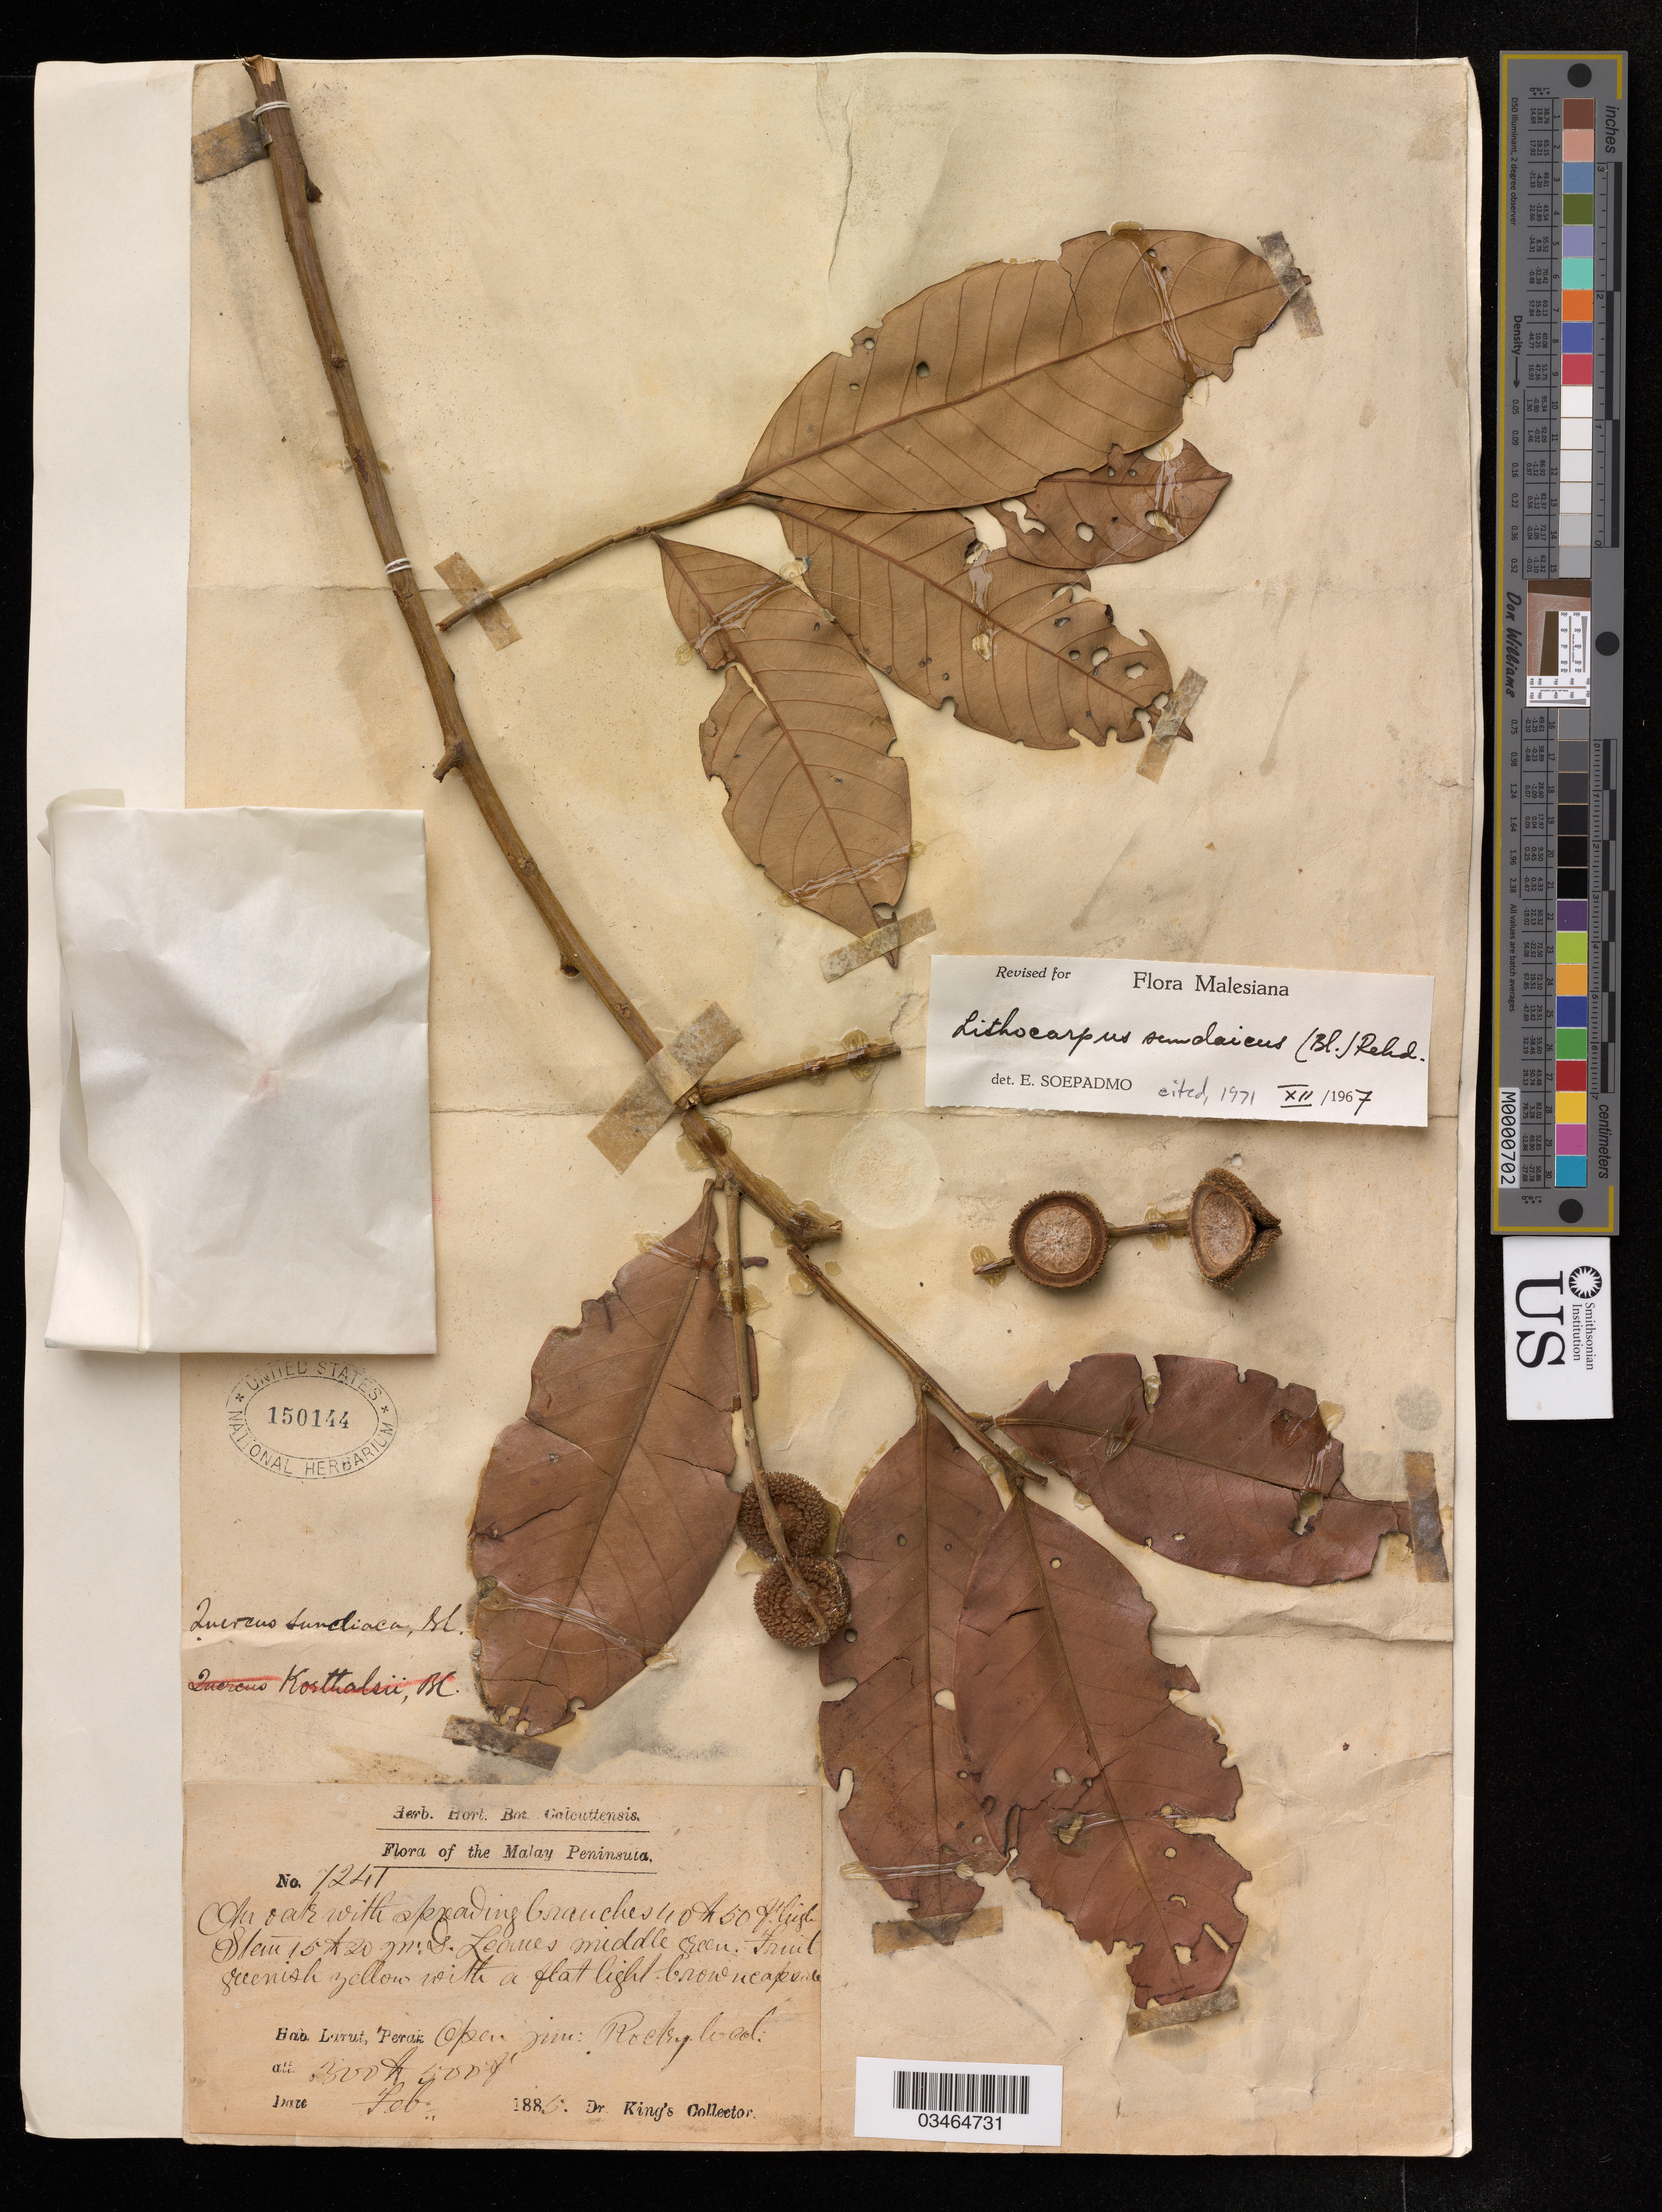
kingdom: Plantae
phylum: Tracheophyta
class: Magnoliopsida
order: Fagales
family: Fagaceae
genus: Lithocarpus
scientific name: Lithocarpus sundaicus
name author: (Blume) Rehder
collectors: King, --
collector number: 7241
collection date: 1885-02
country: Malaysia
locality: Malay Peninsula, Larut, Perak.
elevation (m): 91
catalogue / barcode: US 150144